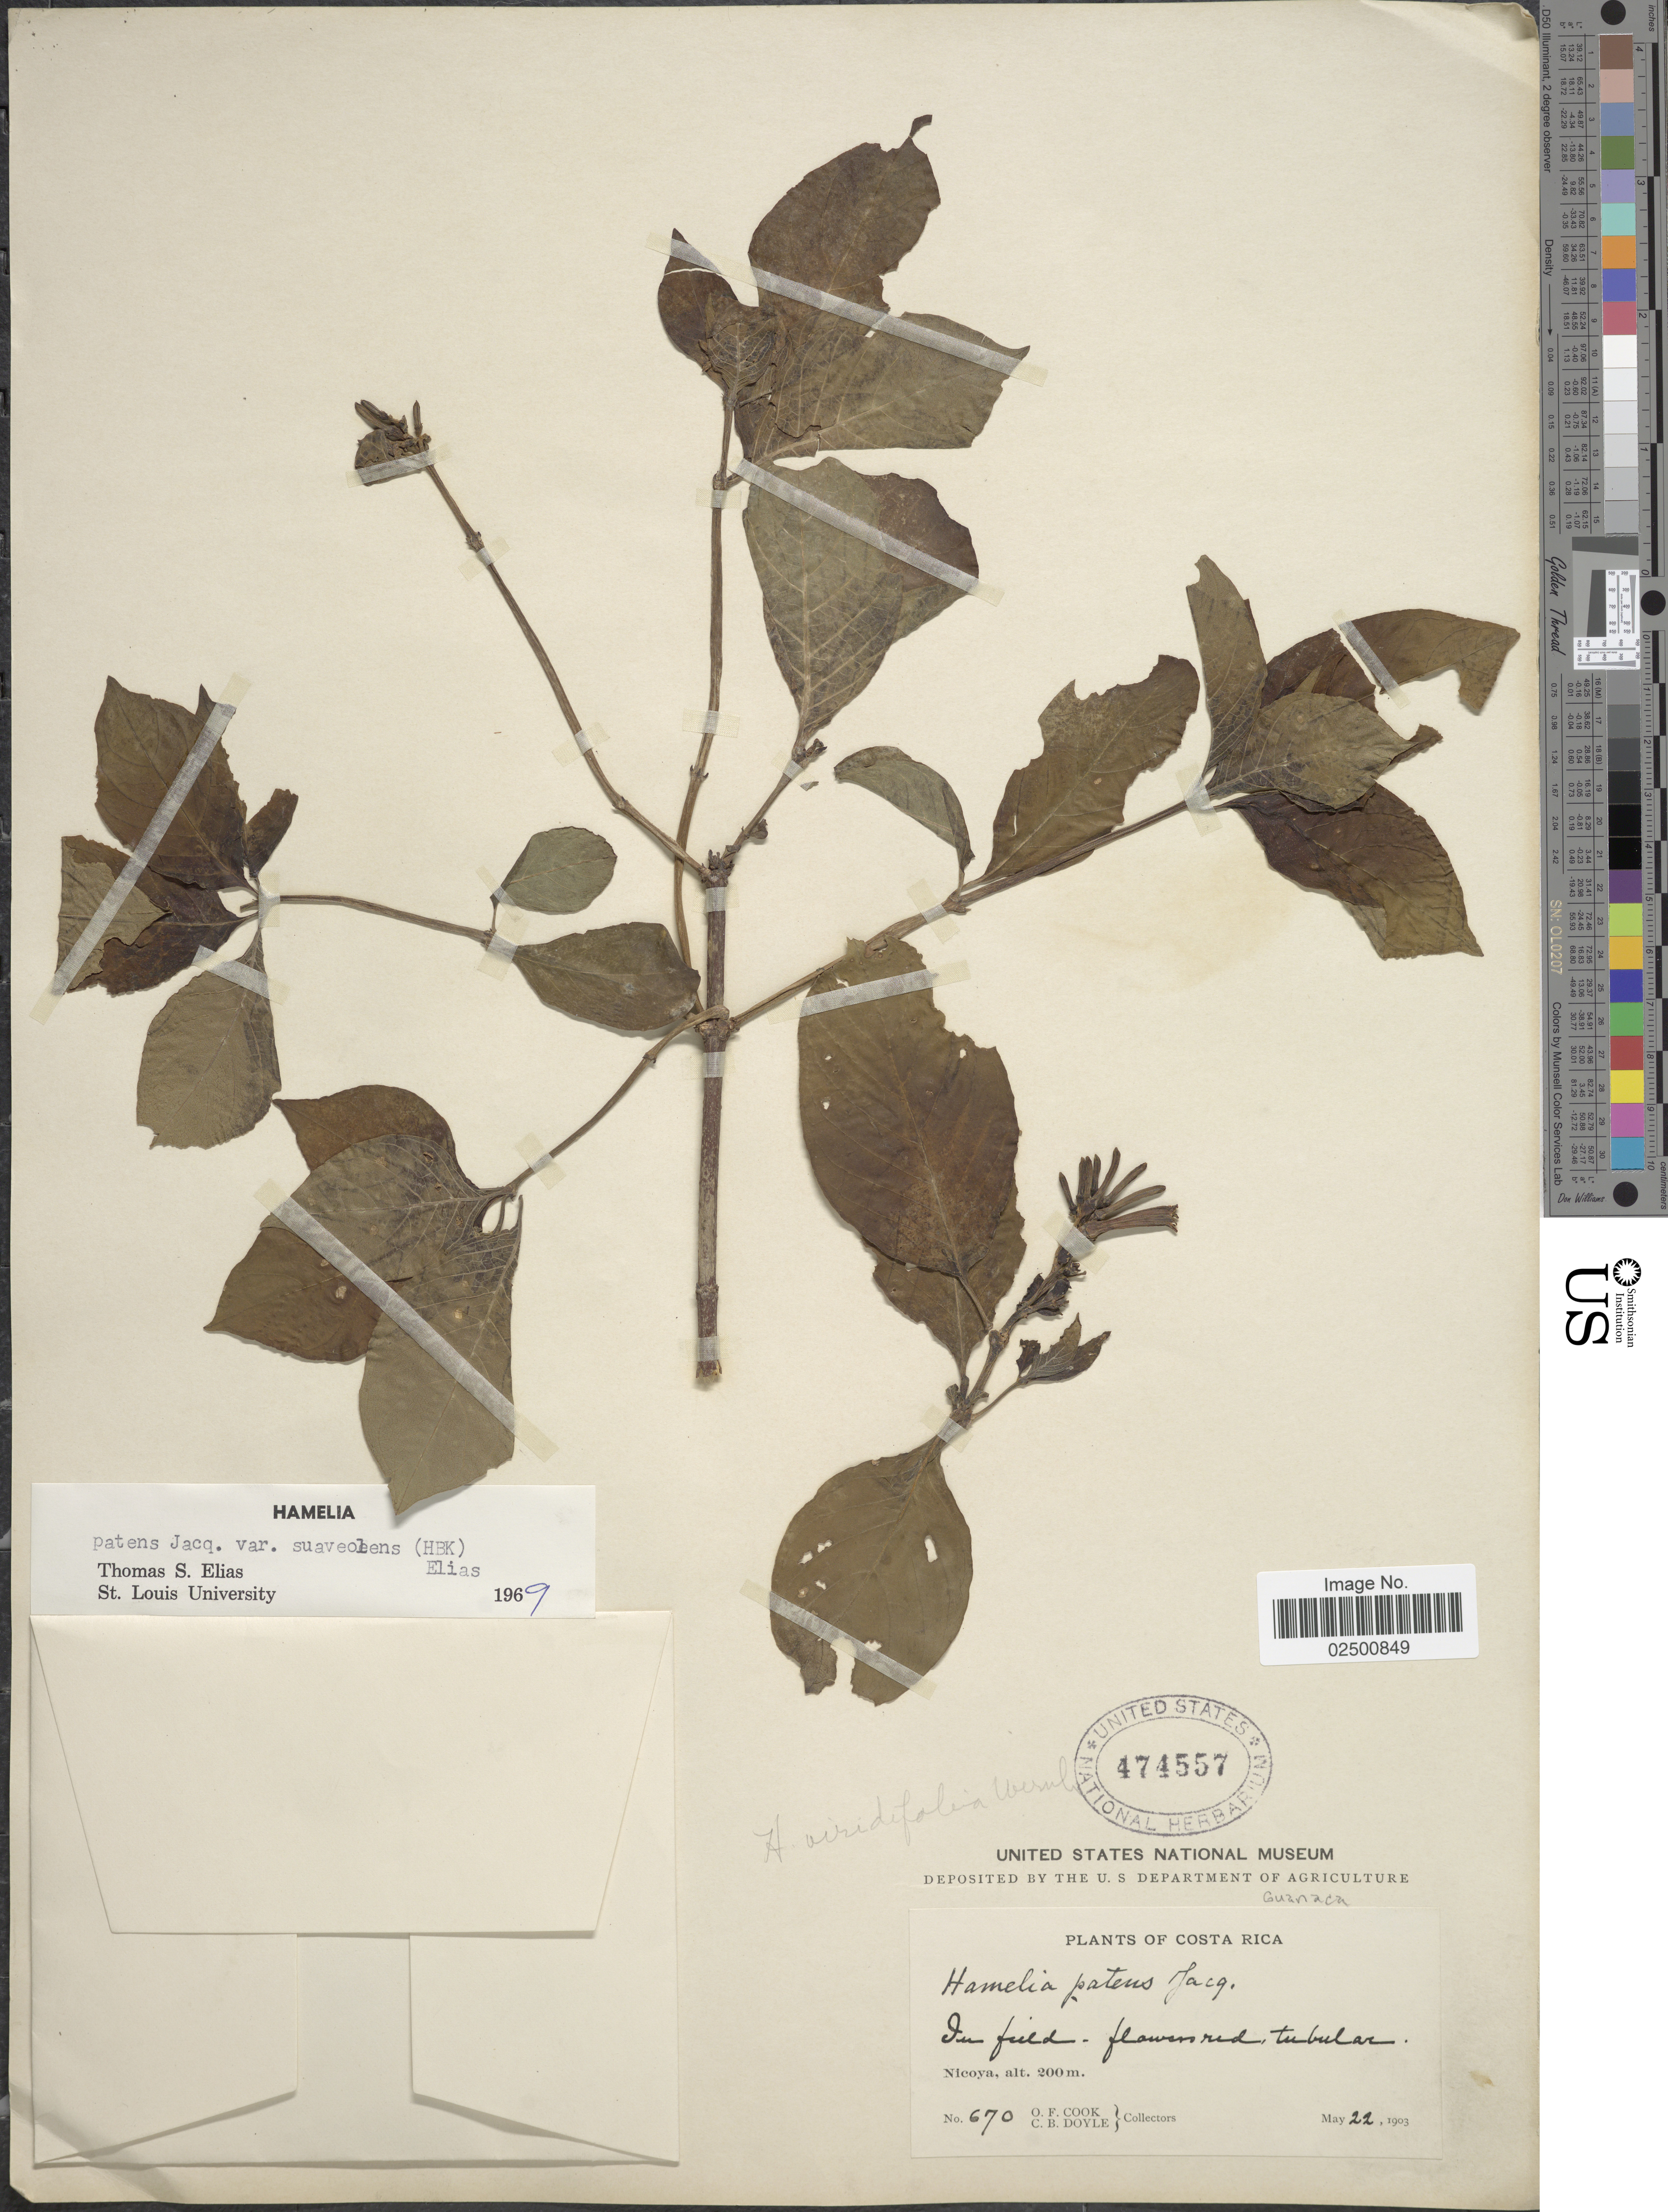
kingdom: Plantae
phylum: Tracheophyta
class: Magnoliopsida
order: Gentianales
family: Rubiaceae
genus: Hamelia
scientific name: Hamelia patens var. suaveolens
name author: (Kunth)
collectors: O. F. Cook & C. Doyle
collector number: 670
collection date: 1903-05-22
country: Costa Rica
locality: Nicoya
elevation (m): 200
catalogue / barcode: US 474557